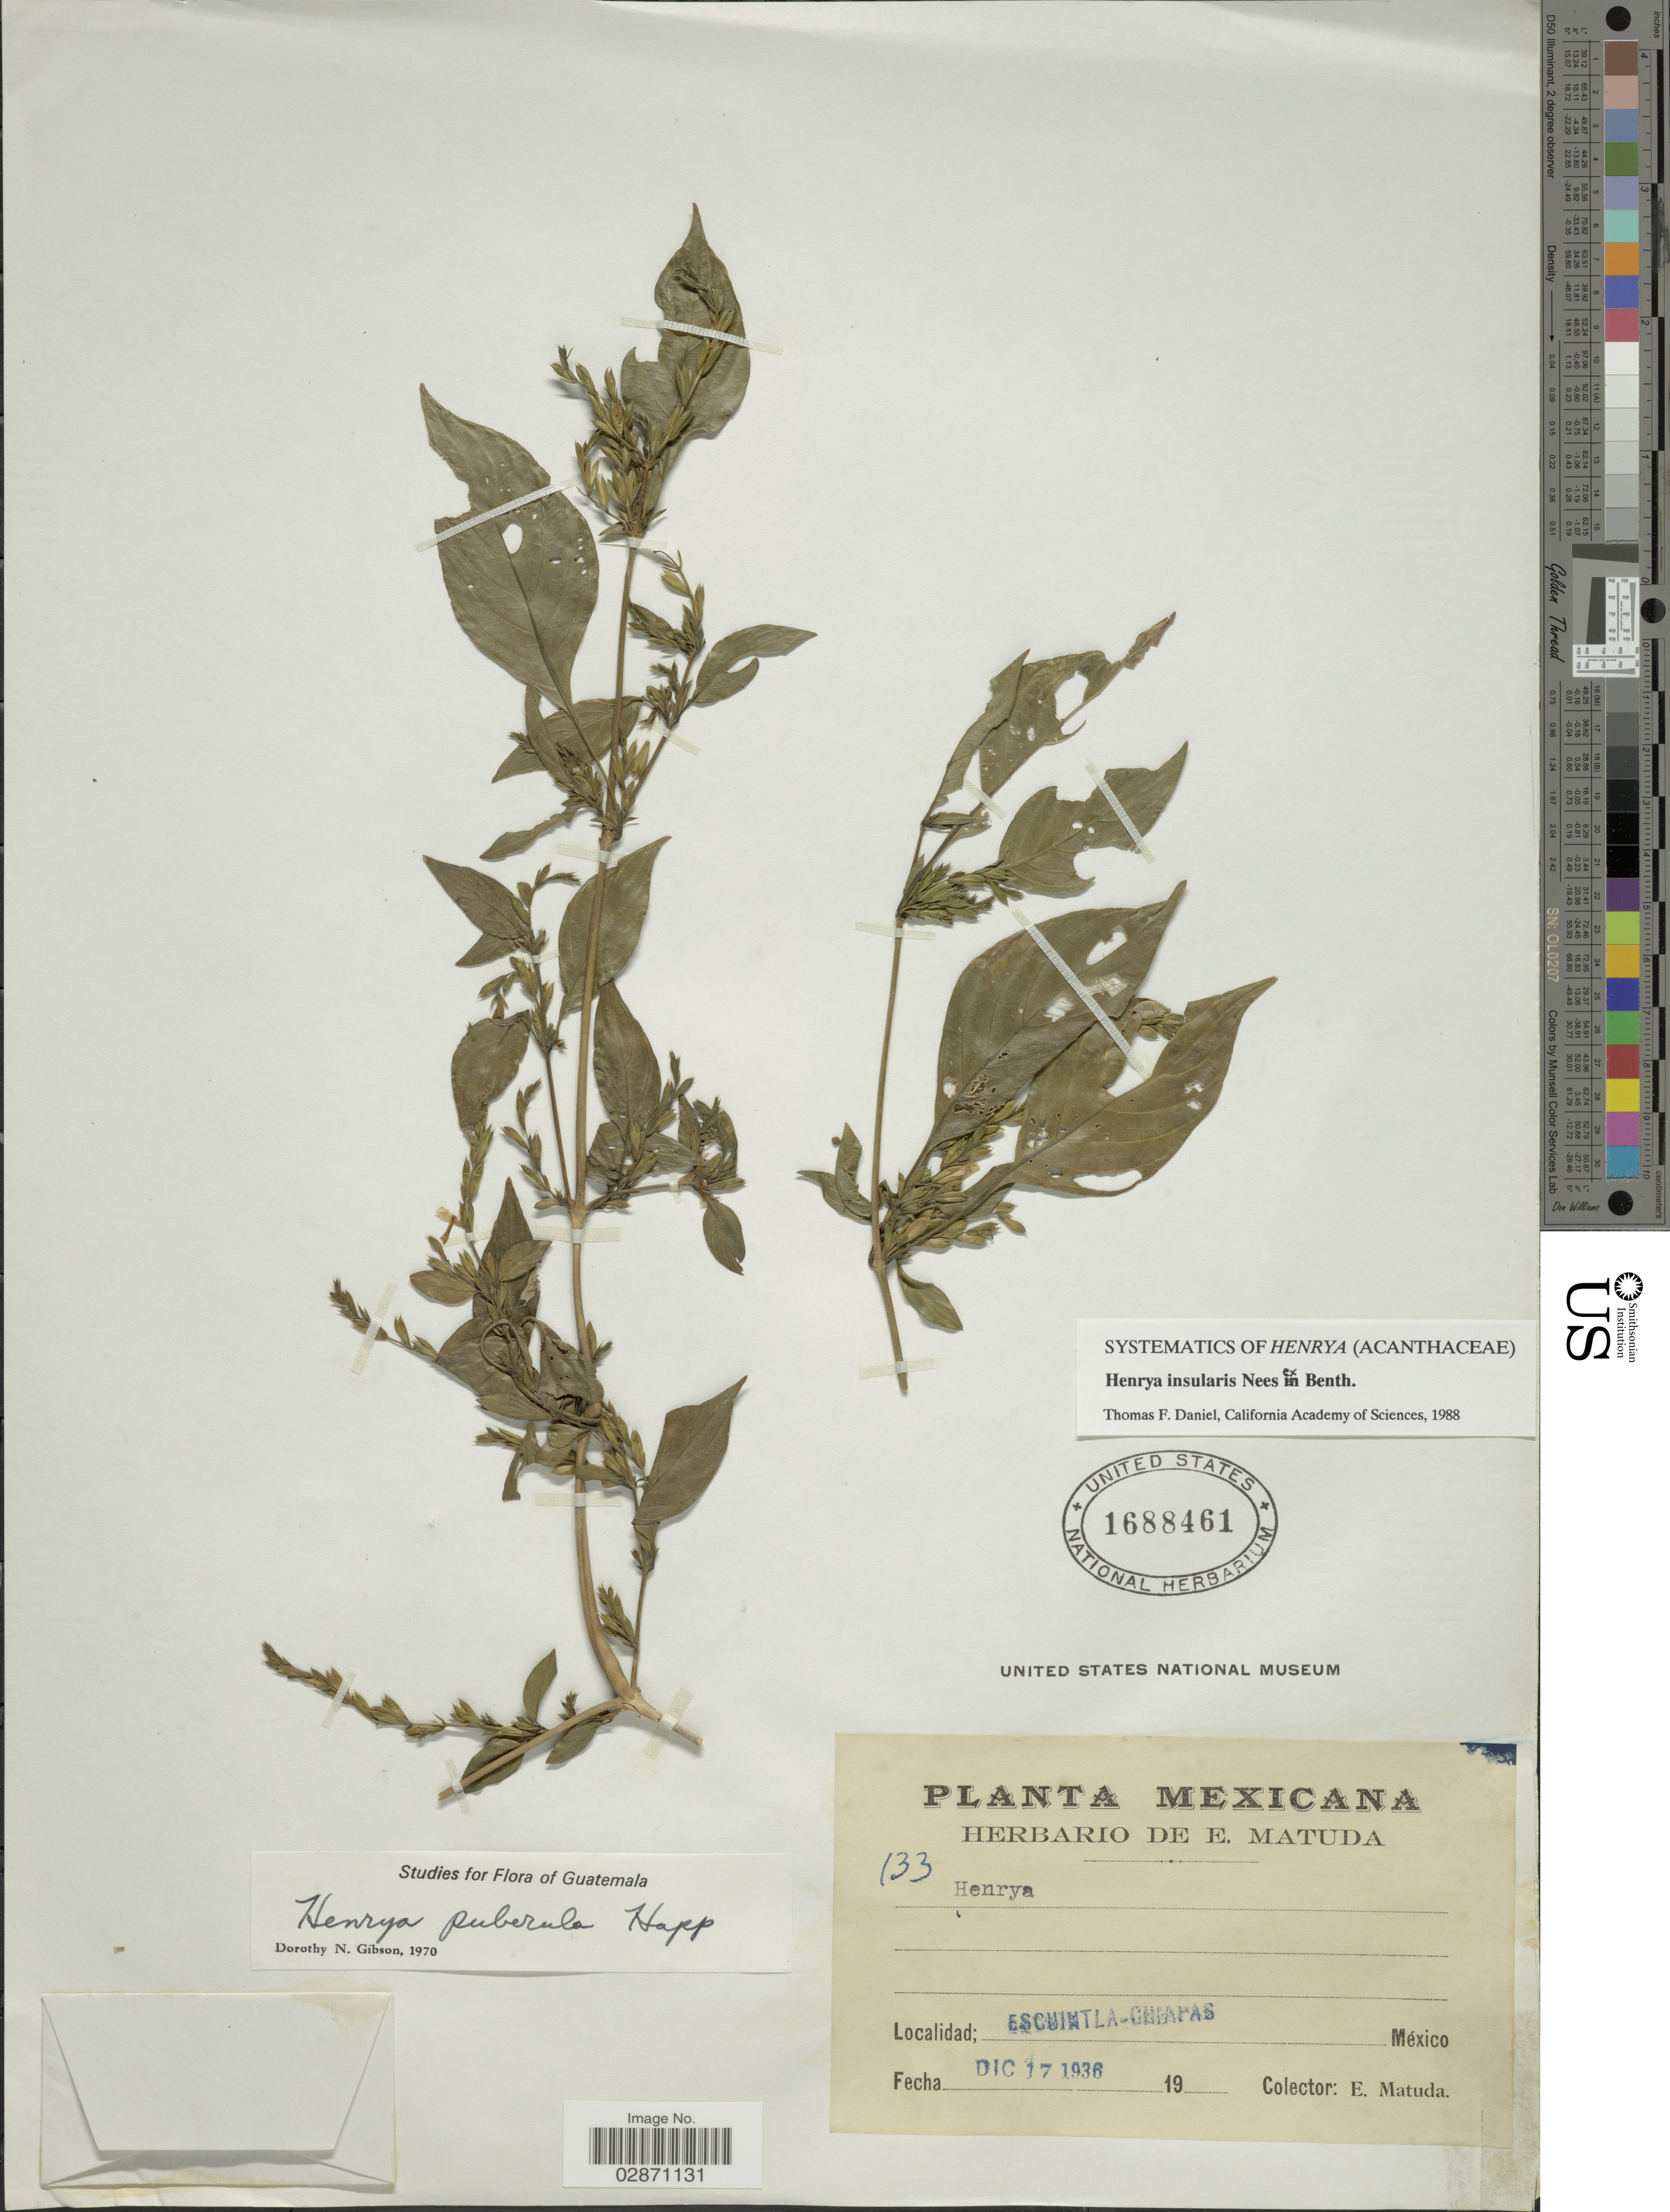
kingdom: Plantae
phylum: Tracheophyta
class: Magnoliopsida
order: Lamiales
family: Acanthaceae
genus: Henrya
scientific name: Henrya insularis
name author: Nees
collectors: E. Matuda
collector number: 133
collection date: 1936-12-17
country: Mexico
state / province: Chiapas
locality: Escuintla.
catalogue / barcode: US 1688461